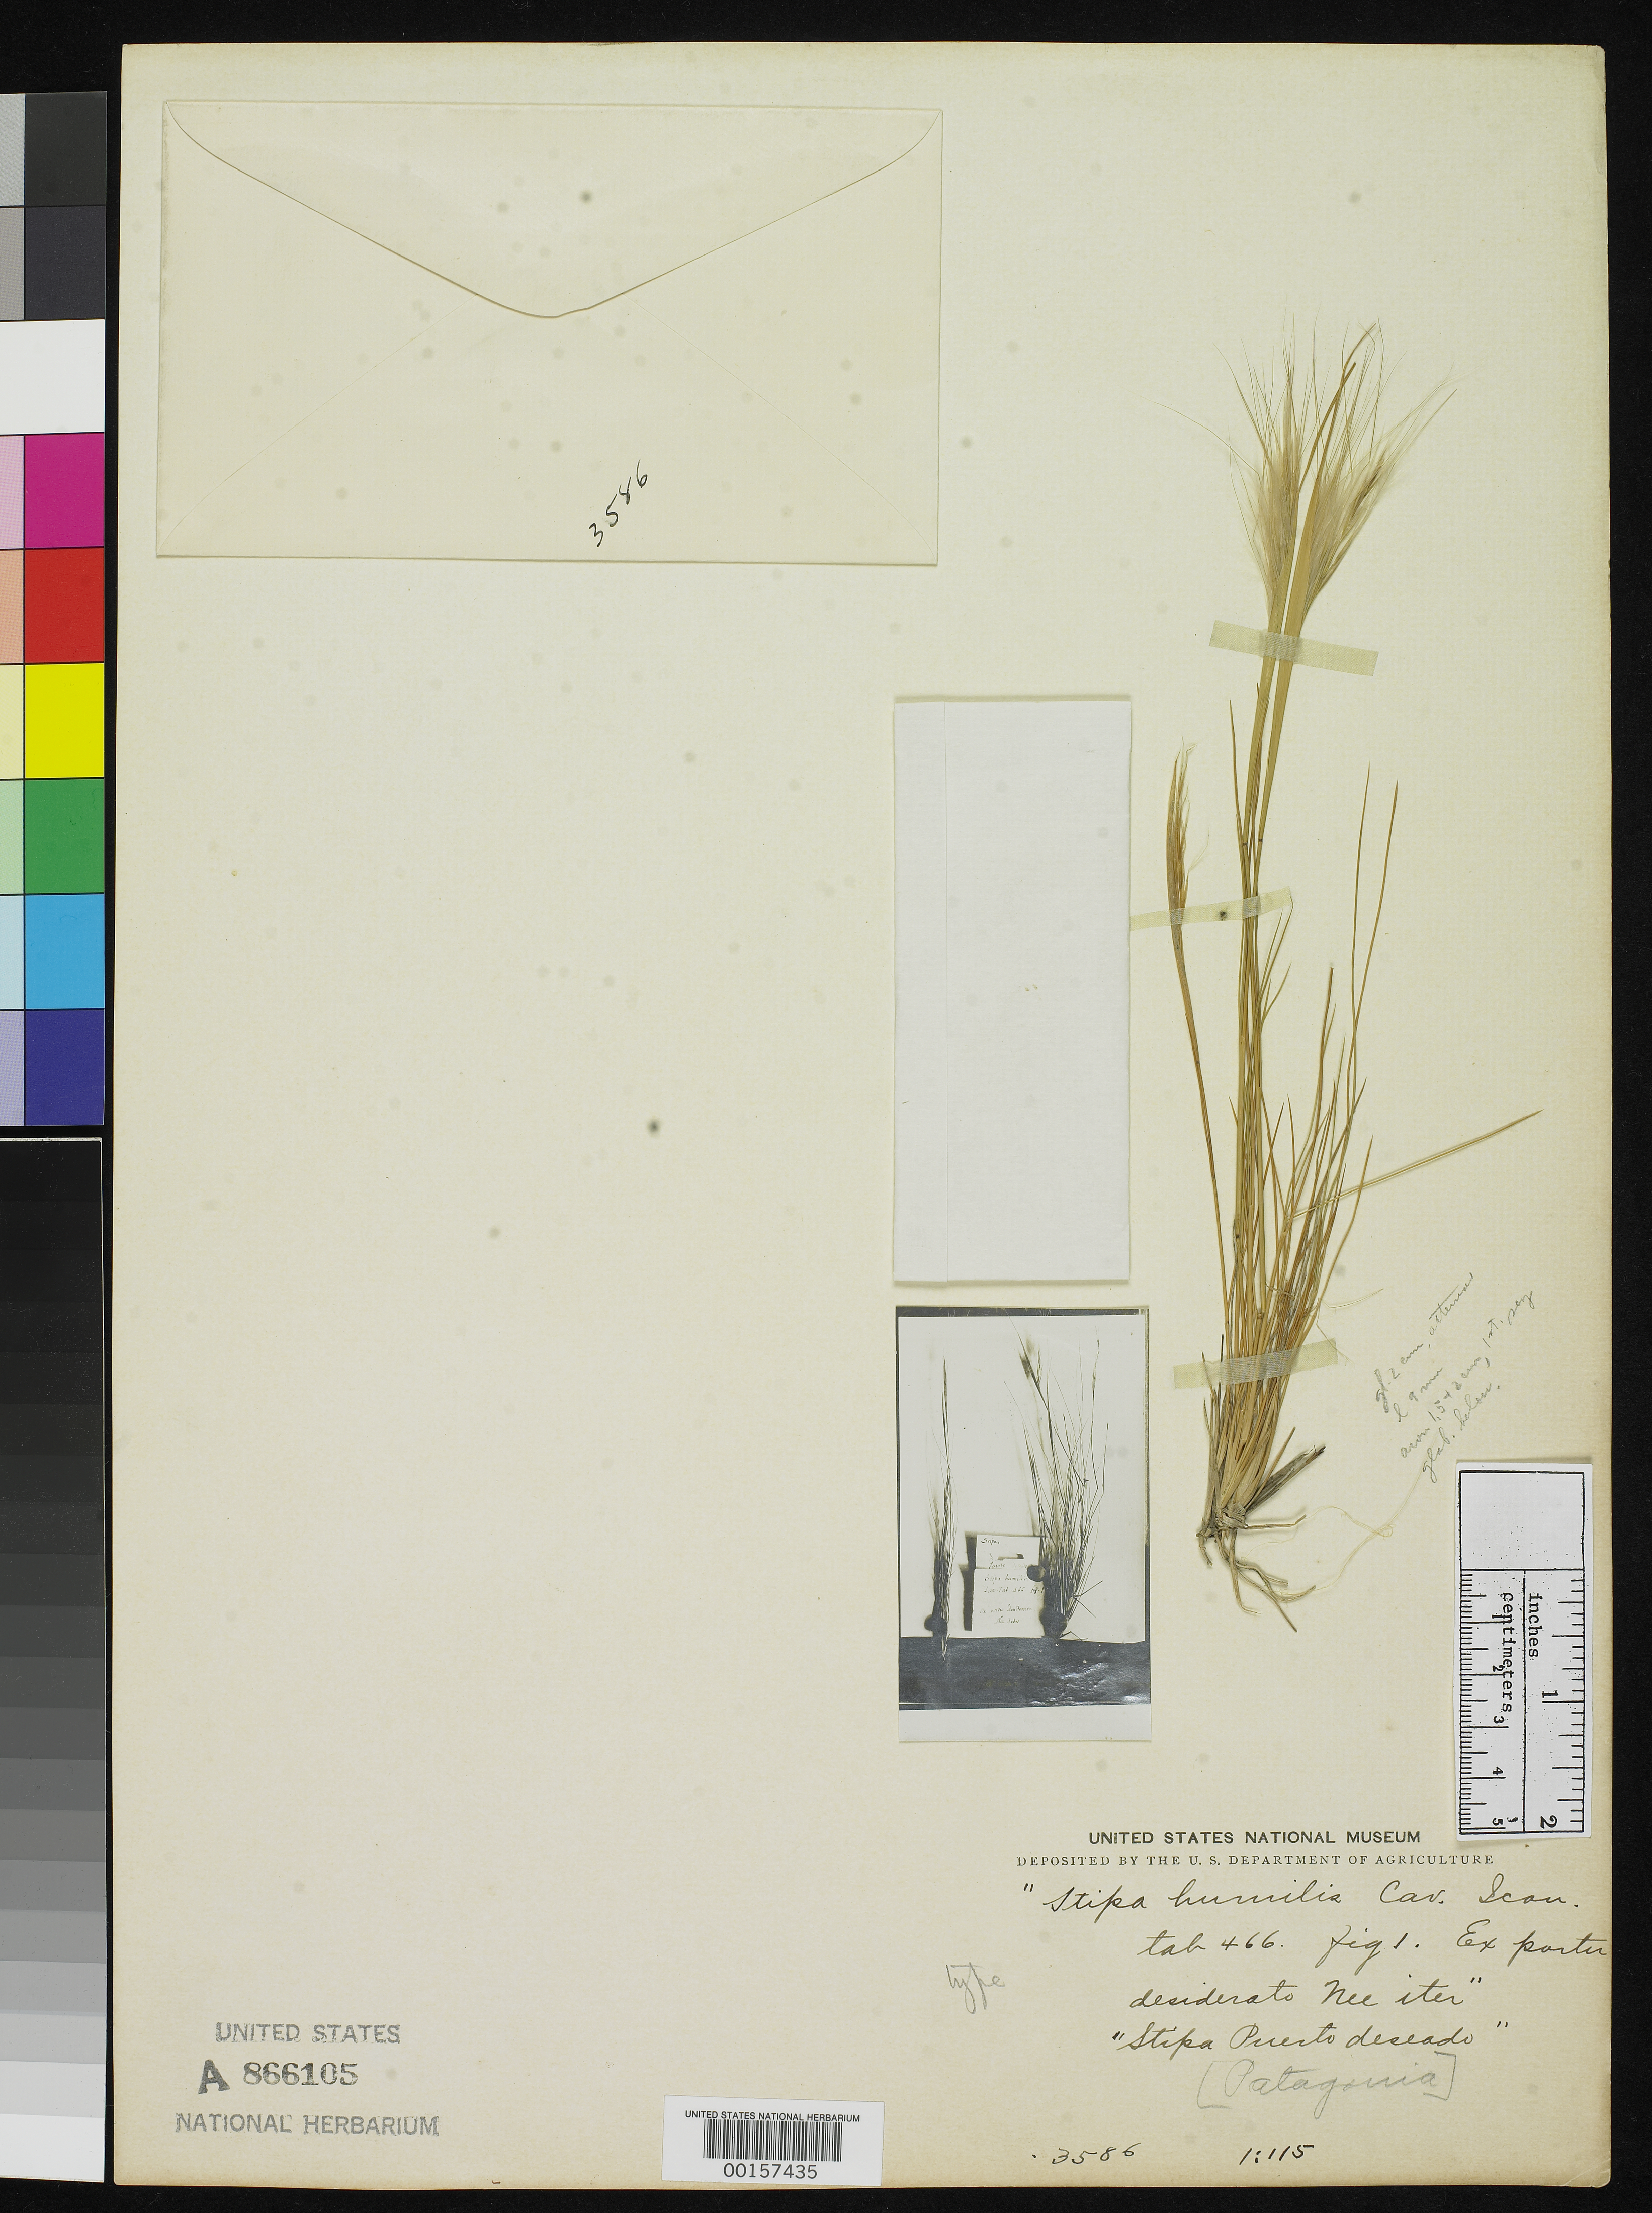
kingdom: Plantae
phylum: Tracheophyta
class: Liliopsida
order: Poales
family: Poaceae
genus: Stipa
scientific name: Stipa humilis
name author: Cav.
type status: Type Fragment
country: Chile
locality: Patagonia.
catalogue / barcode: US 866105A